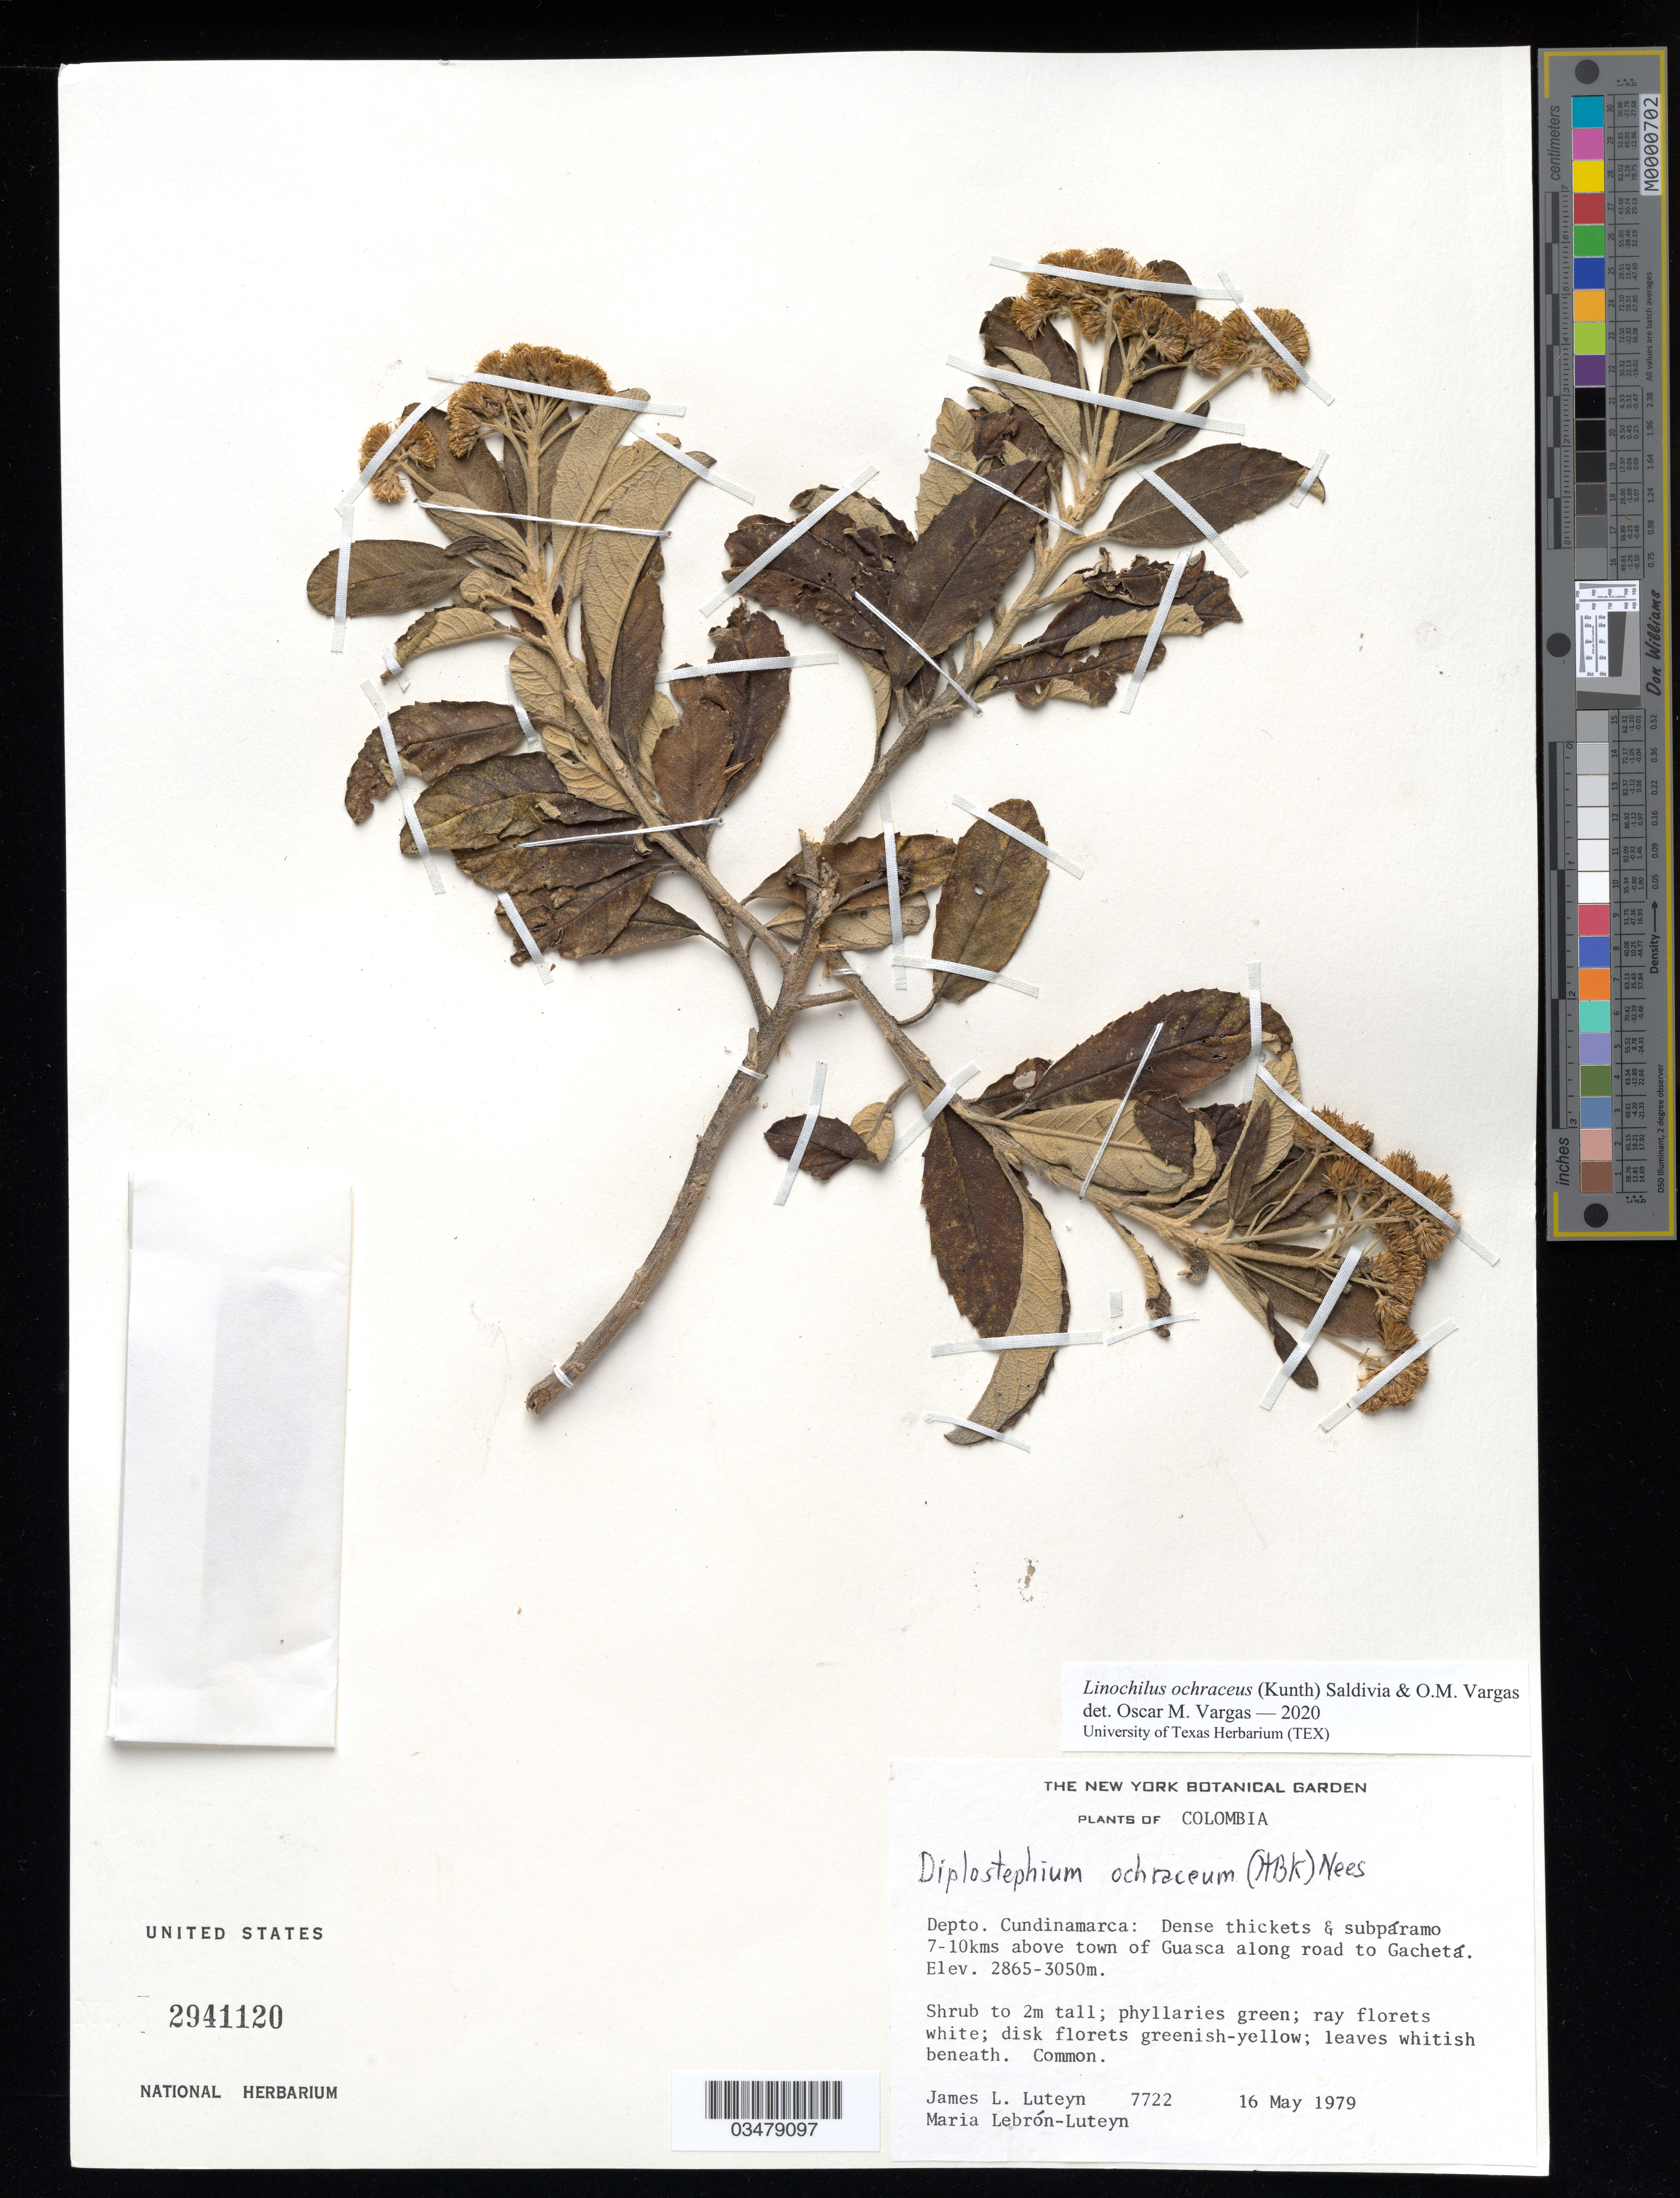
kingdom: Plantae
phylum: Tracheophyta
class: Magnoliopsida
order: Asterales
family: Asteraceae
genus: Linochilus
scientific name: Linochilus ochraceus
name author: (Kunth) Saldivia & O.M. Vargas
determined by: Vargas, Oscar M.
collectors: J. L. Luteyn & M. L. Lebrón-Luteyn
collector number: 7722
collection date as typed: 16 May 1979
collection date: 1979-05-16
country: Colombia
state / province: Cundinamarca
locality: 7-10 kms above town of Guasca along road to Gacheta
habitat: Dense thickets & subparamo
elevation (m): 2865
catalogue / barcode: US 2941120